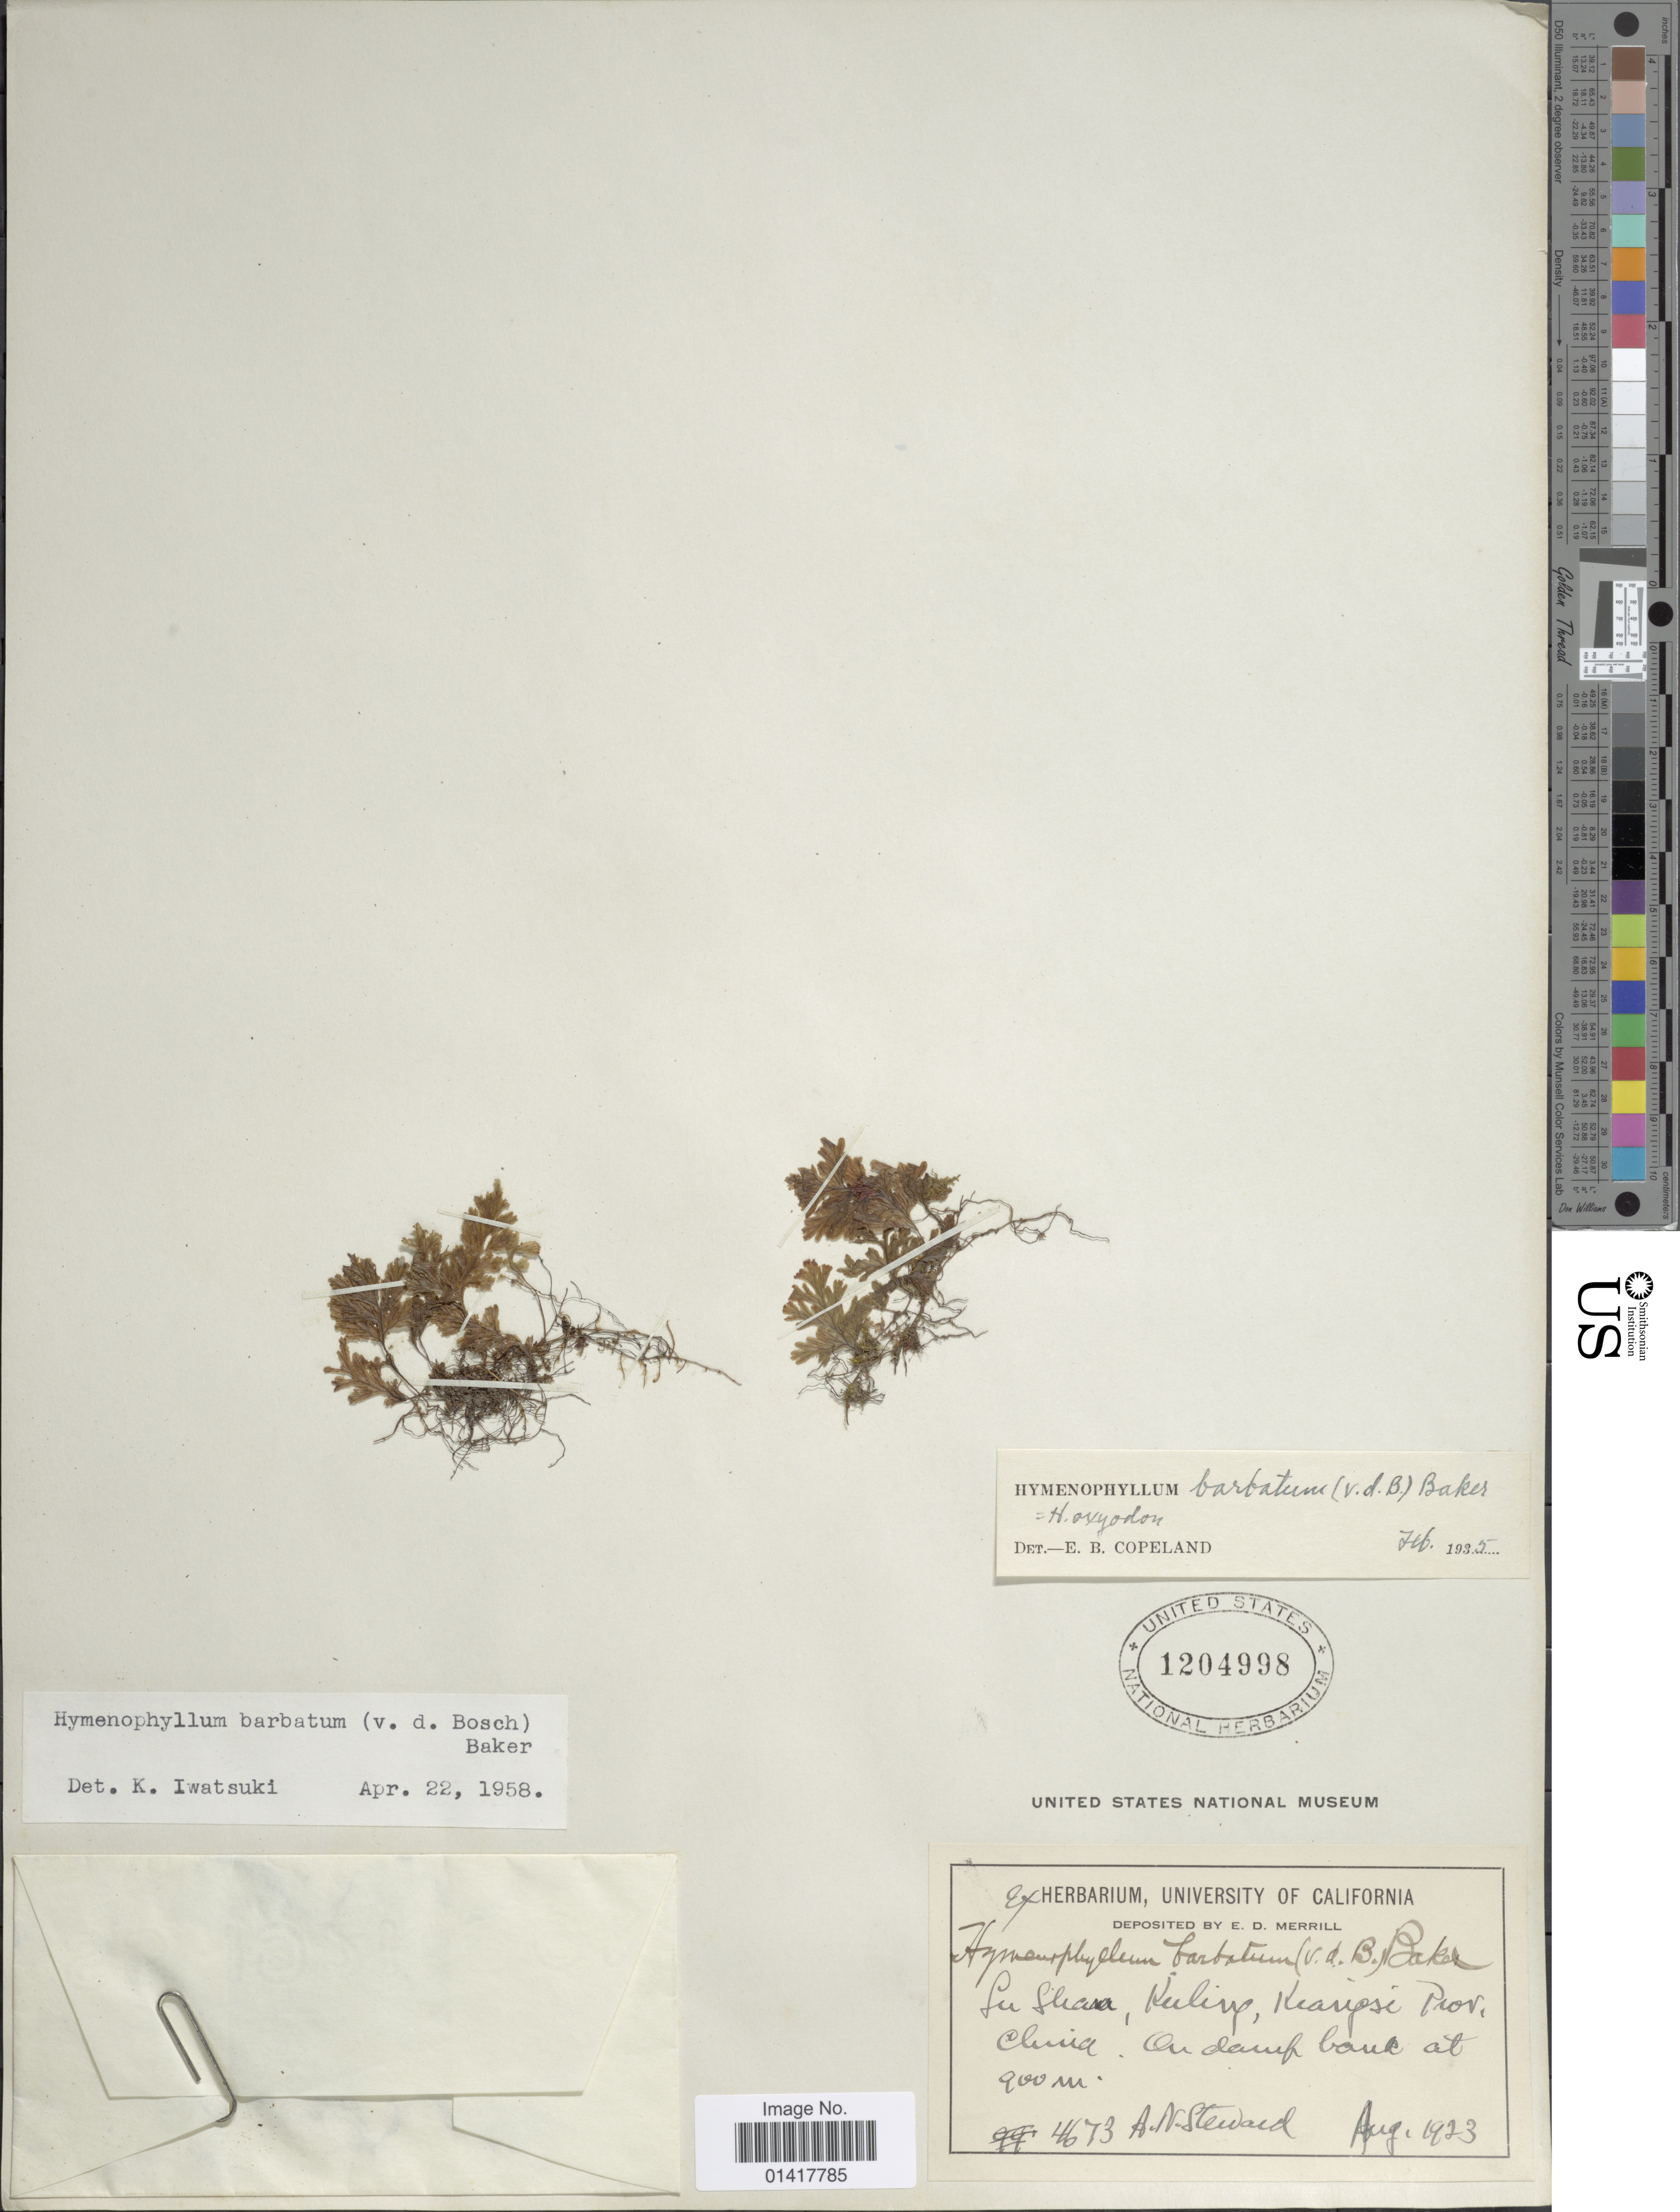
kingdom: Plantae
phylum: Tracheophyta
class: Polypodiopsida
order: Hymenophyllales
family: Hymenophyllaceae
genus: Hymenophyllum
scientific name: Hymenophyllum barbatum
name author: (Bosch) Baker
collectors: A. N. Steward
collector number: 4673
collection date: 1923-08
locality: Su Sliana, Kulip, Kearipsi Prov. Clemia [interpreted]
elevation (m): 900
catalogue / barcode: US 1204998